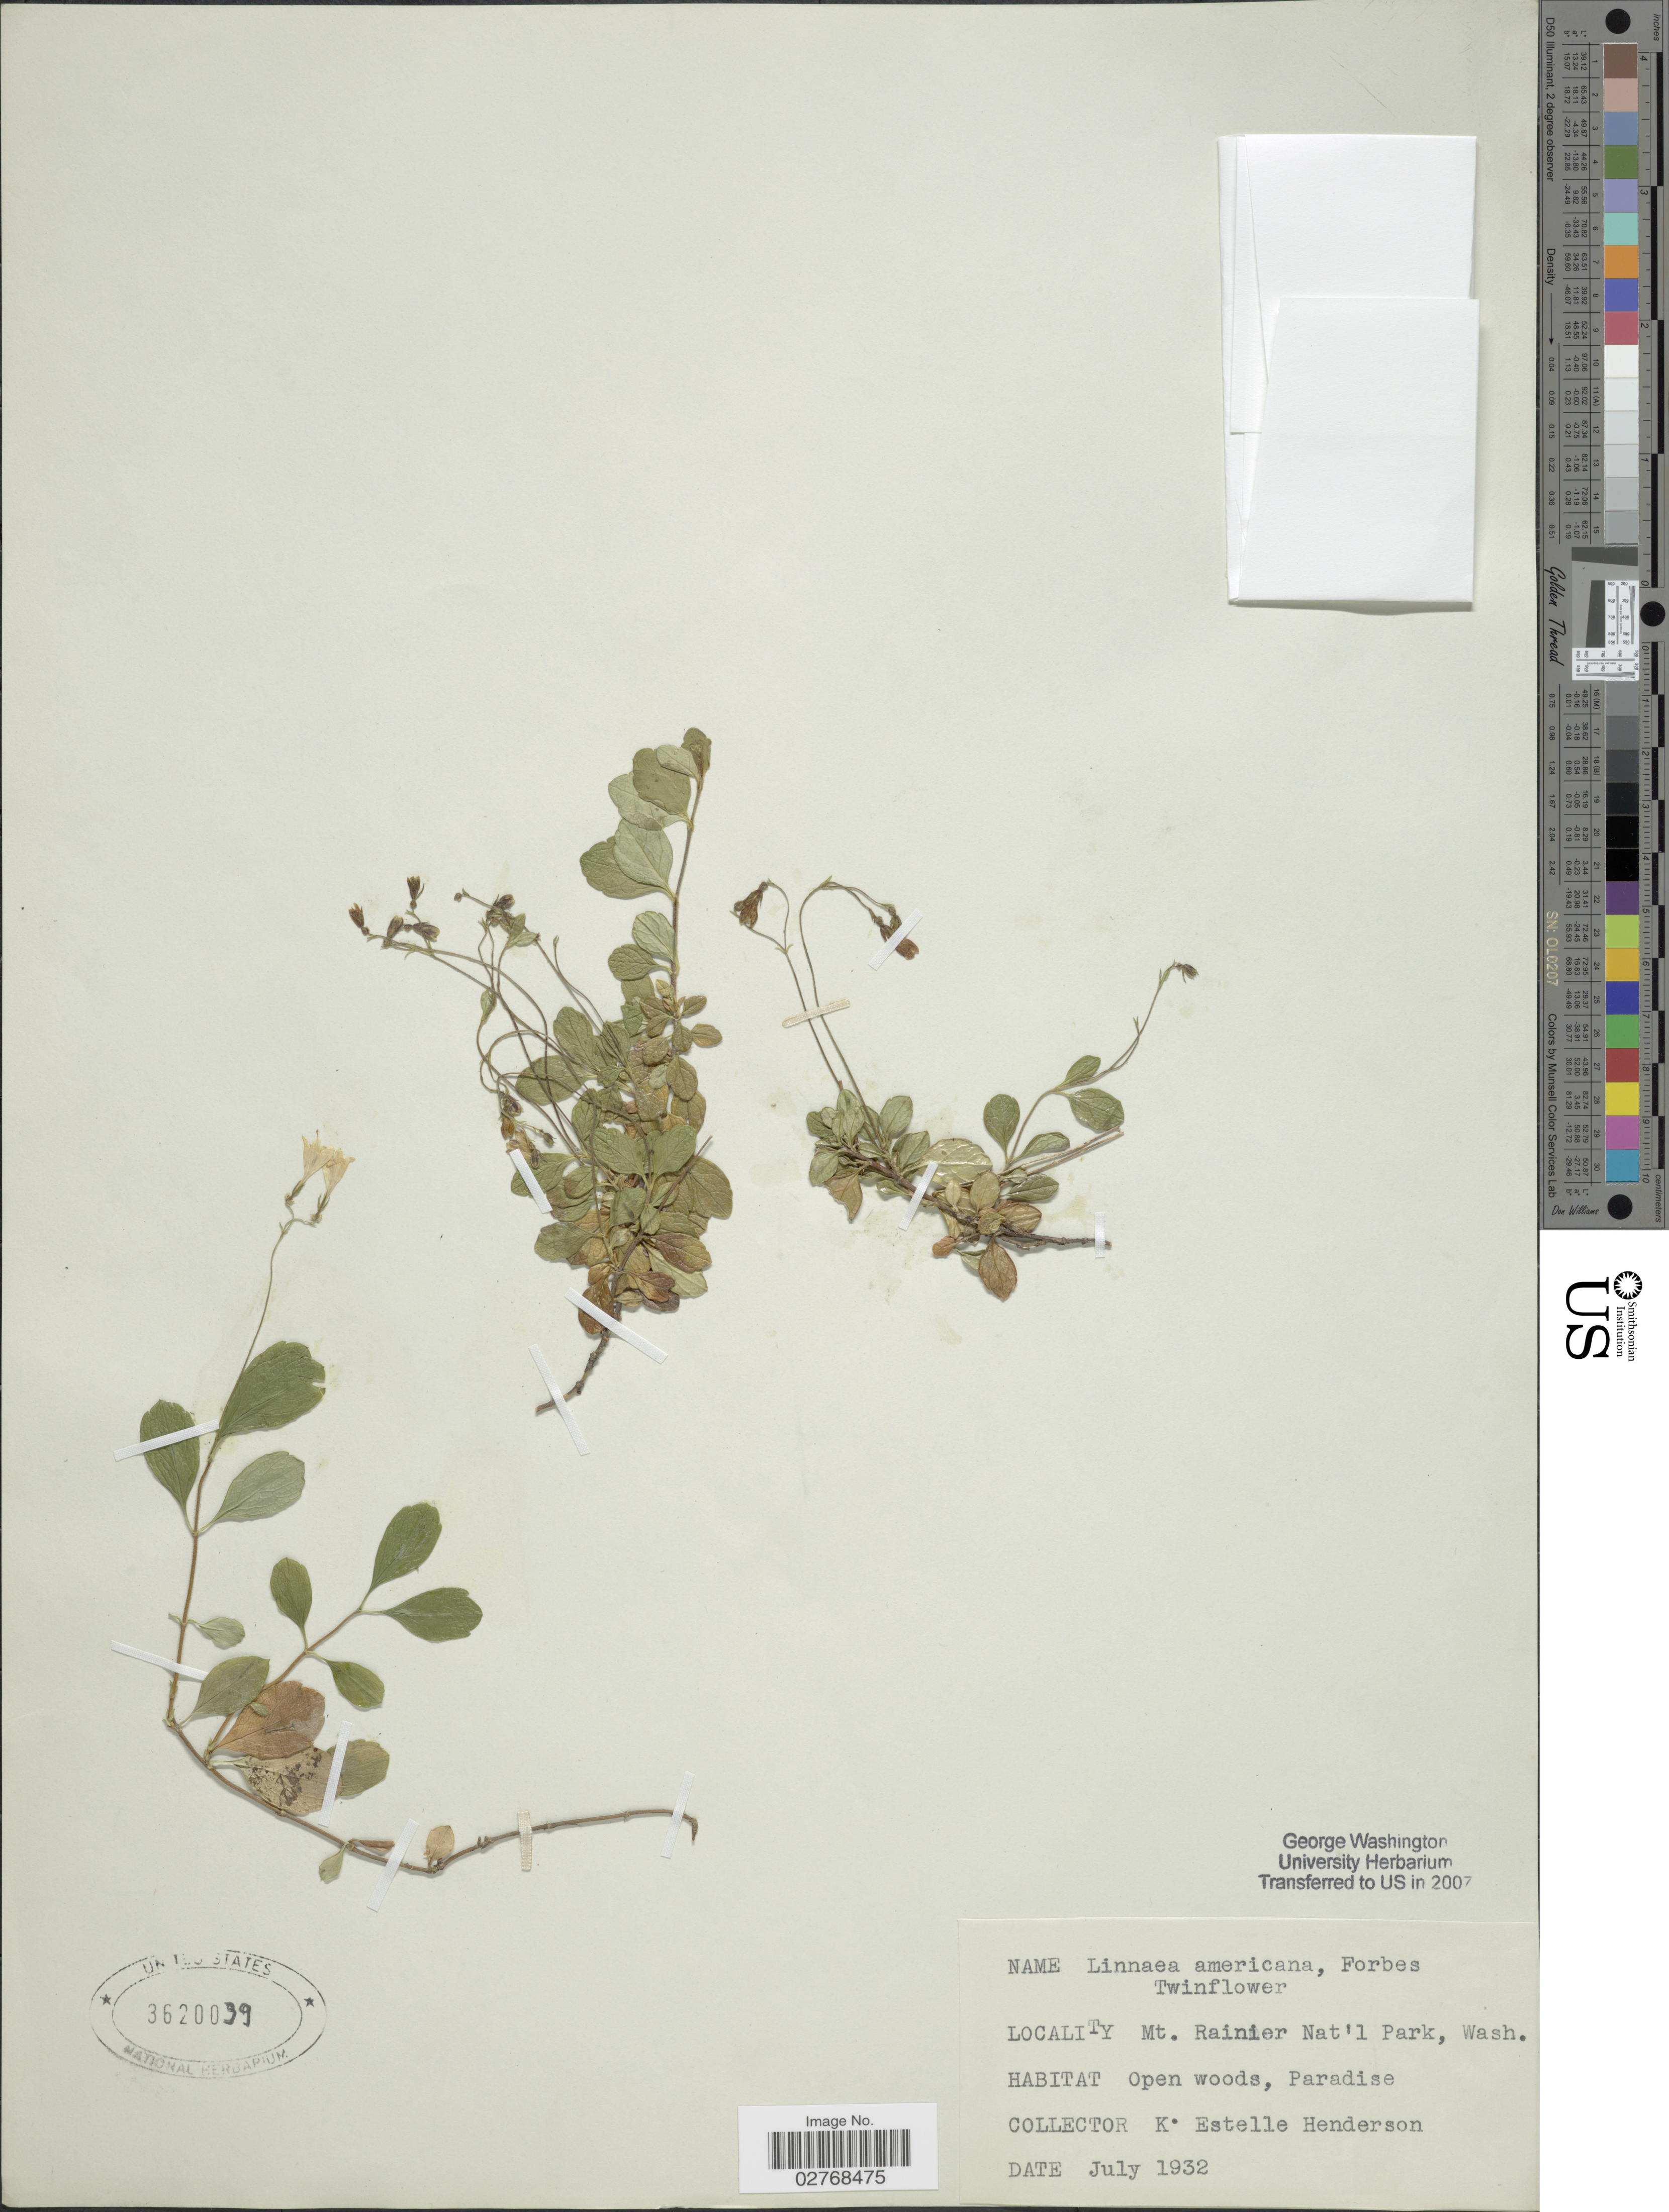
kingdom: Plantae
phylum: Tracheophyta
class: Magnoliopsida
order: Dipsacales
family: Caprifoliaceae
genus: Linnaea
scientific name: Linnaea borealis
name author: L.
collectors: K. Henderson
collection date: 1932-07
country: United States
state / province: Washington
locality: Mt. Rainier Nat'l Park.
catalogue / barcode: US 3620039